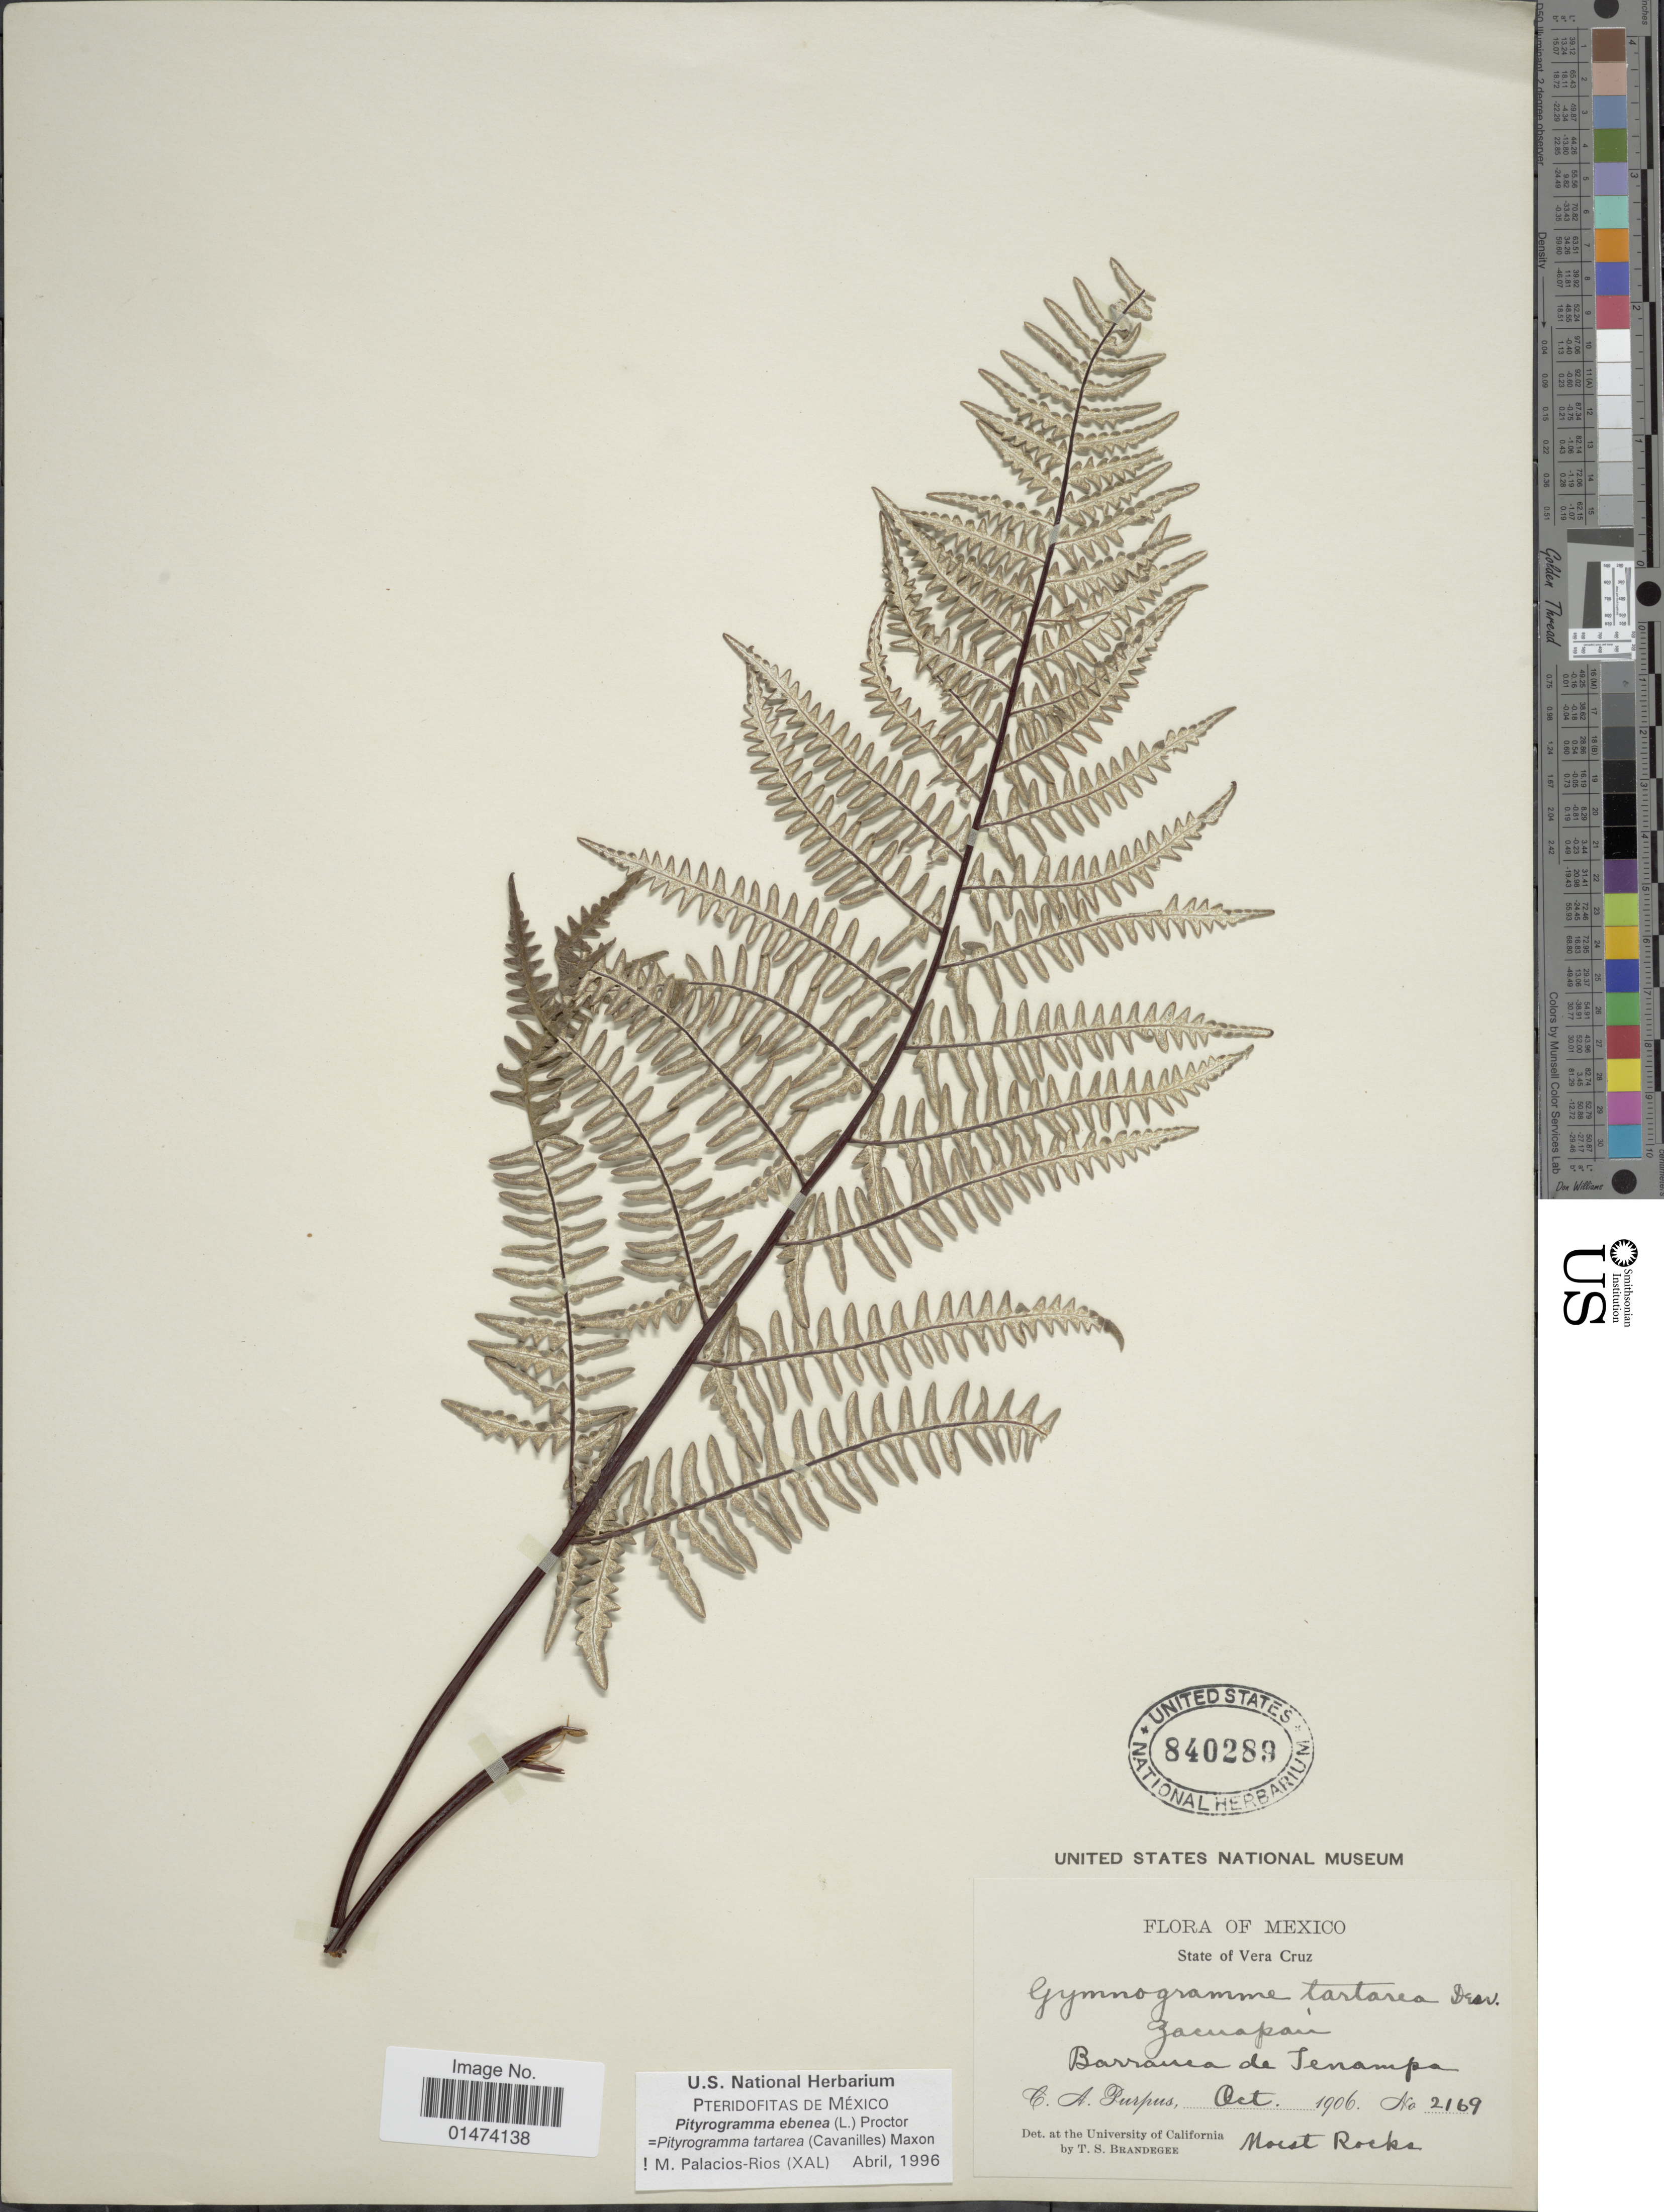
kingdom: Plantae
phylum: Tracheophyta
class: Polypodiopsida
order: Polypodiales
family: Pteridaceae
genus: Pityrogramma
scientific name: Pityrogramma tartarea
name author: (Cav.) Maxon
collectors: C. A. Purpus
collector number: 2169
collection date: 1906-10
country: Mexico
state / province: Veracruz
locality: Barranca de Tenampa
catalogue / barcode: US 840289